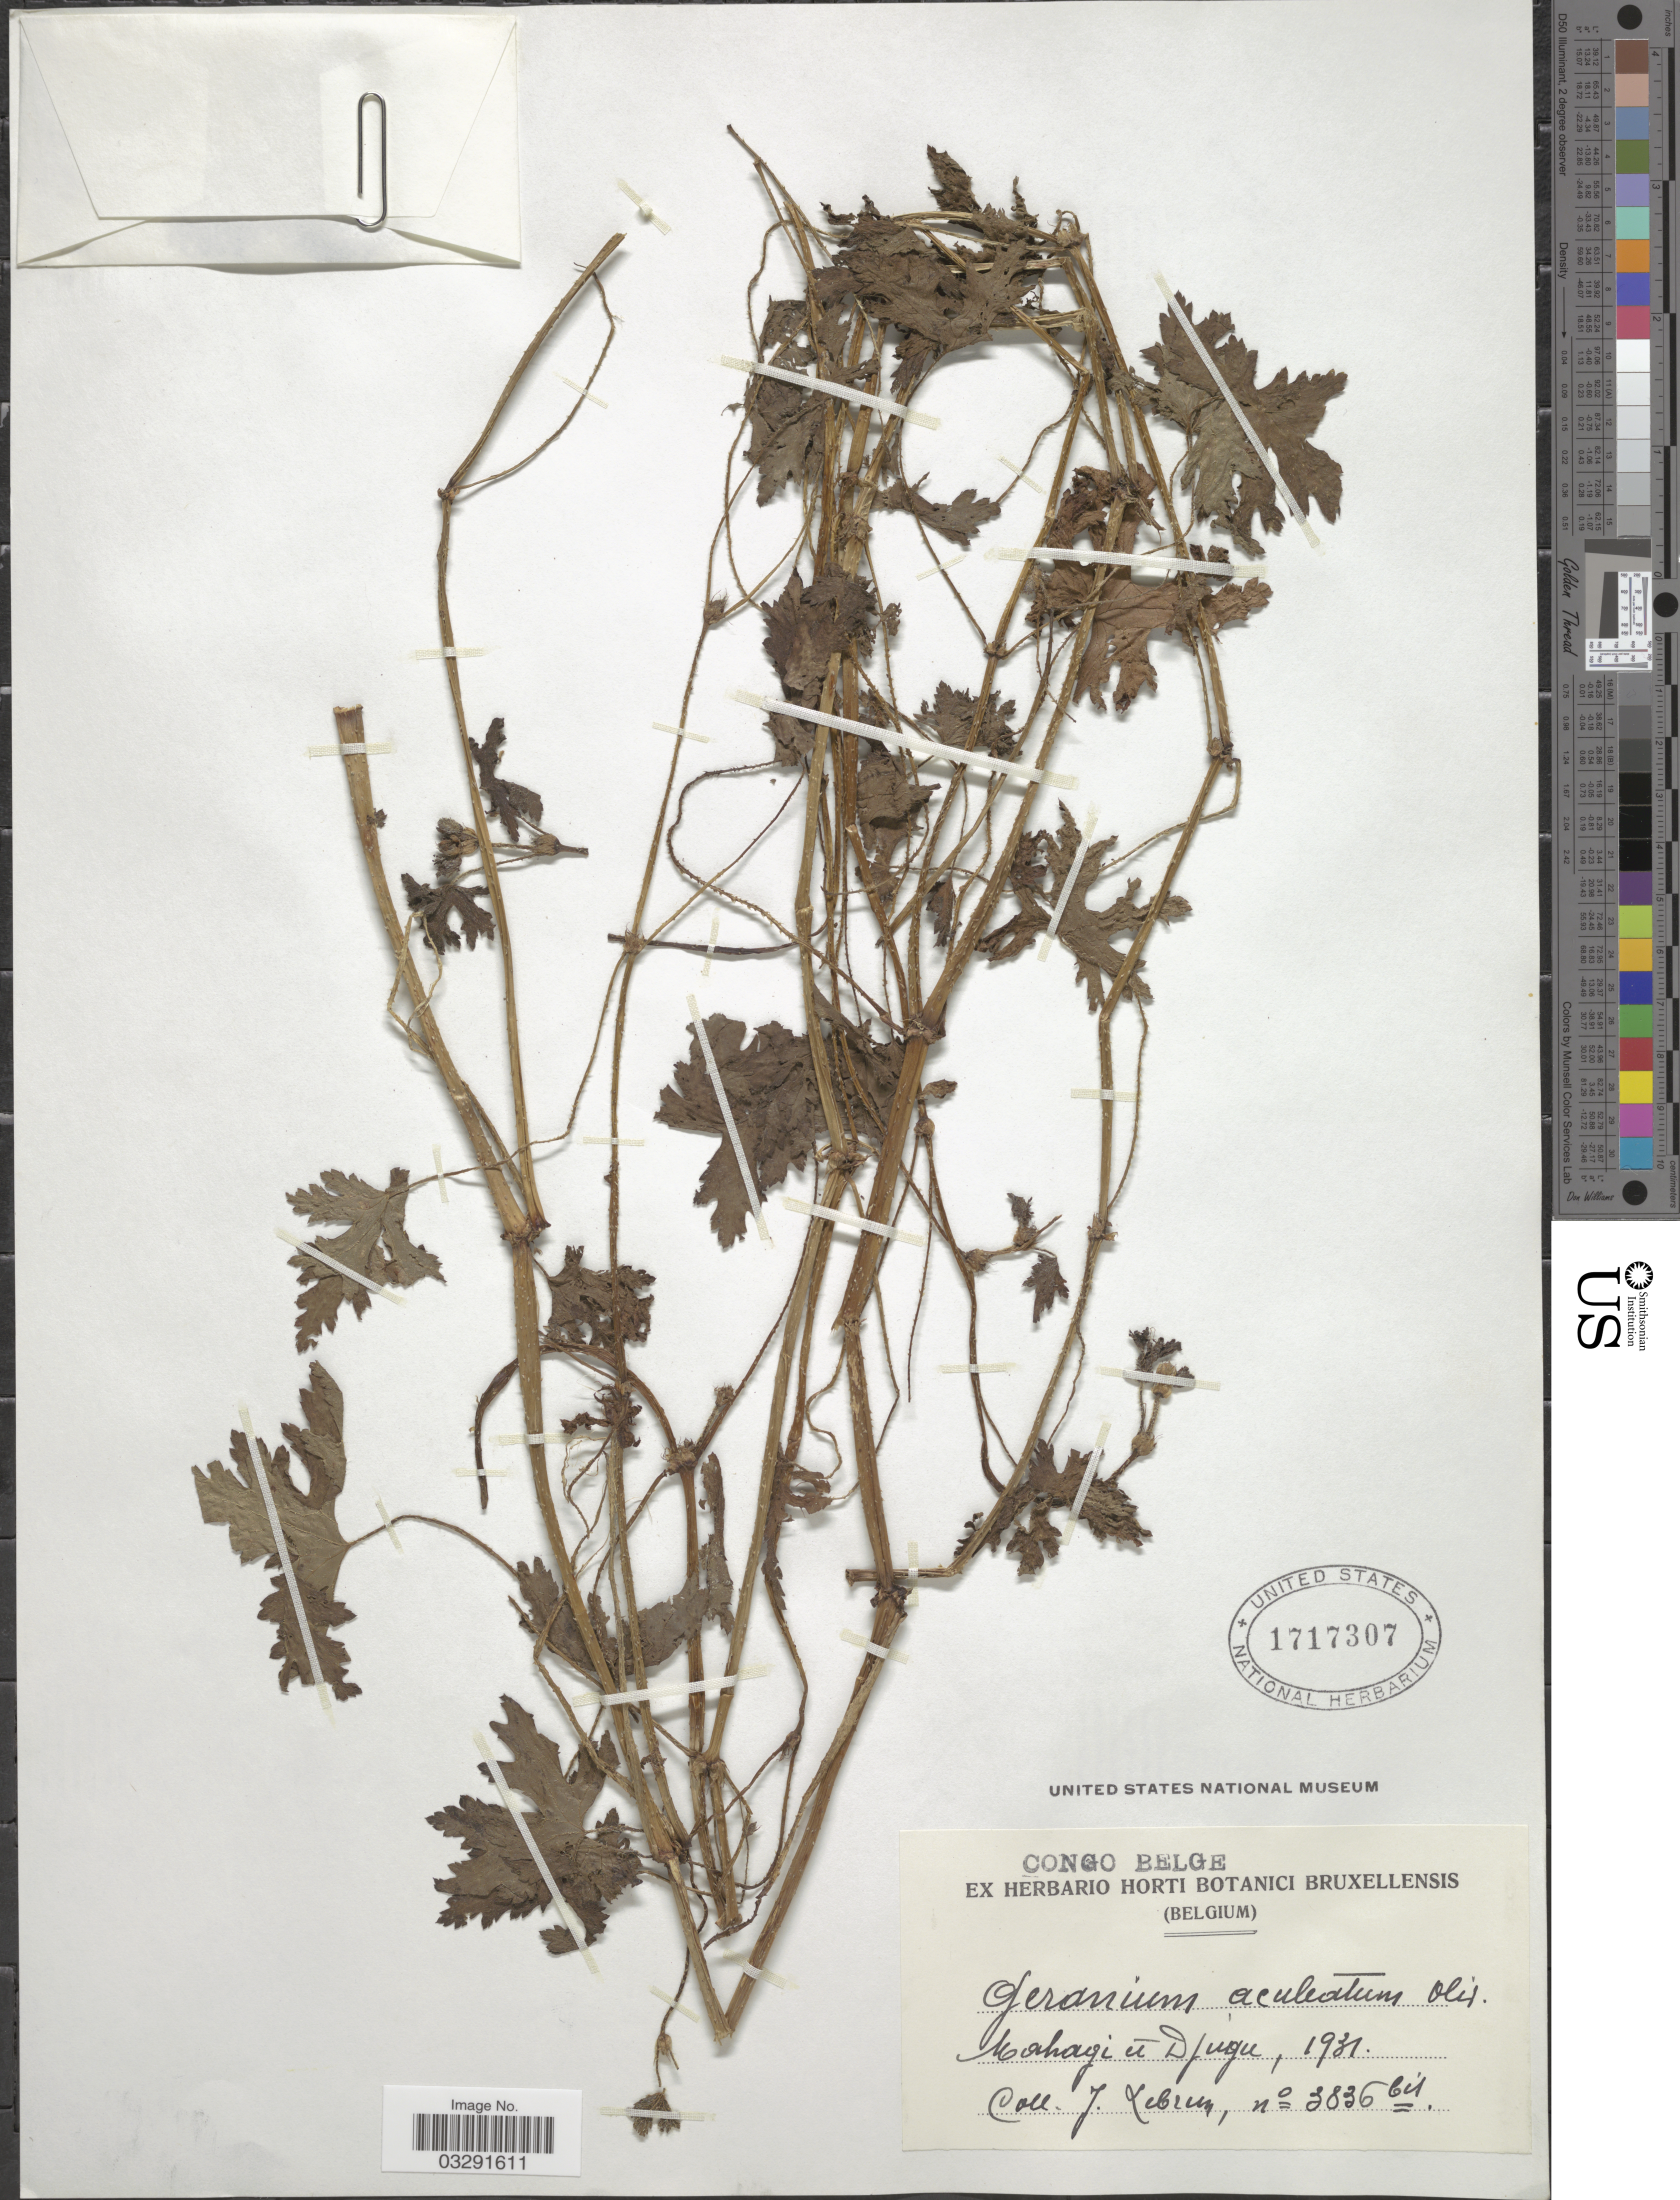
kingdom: Plantae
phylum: Tracheophyta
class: Magnoliopsida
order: Geraniales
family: Geraniaceae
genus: Geranium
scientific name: Geranium aculeolatum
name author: Oliv.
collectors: J. A. Lebrun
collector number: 3836bis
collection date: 1931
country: Congo, Democratic Republic of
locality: Congo Belge. Mohagi et Djugu.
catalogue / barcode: US 1717307